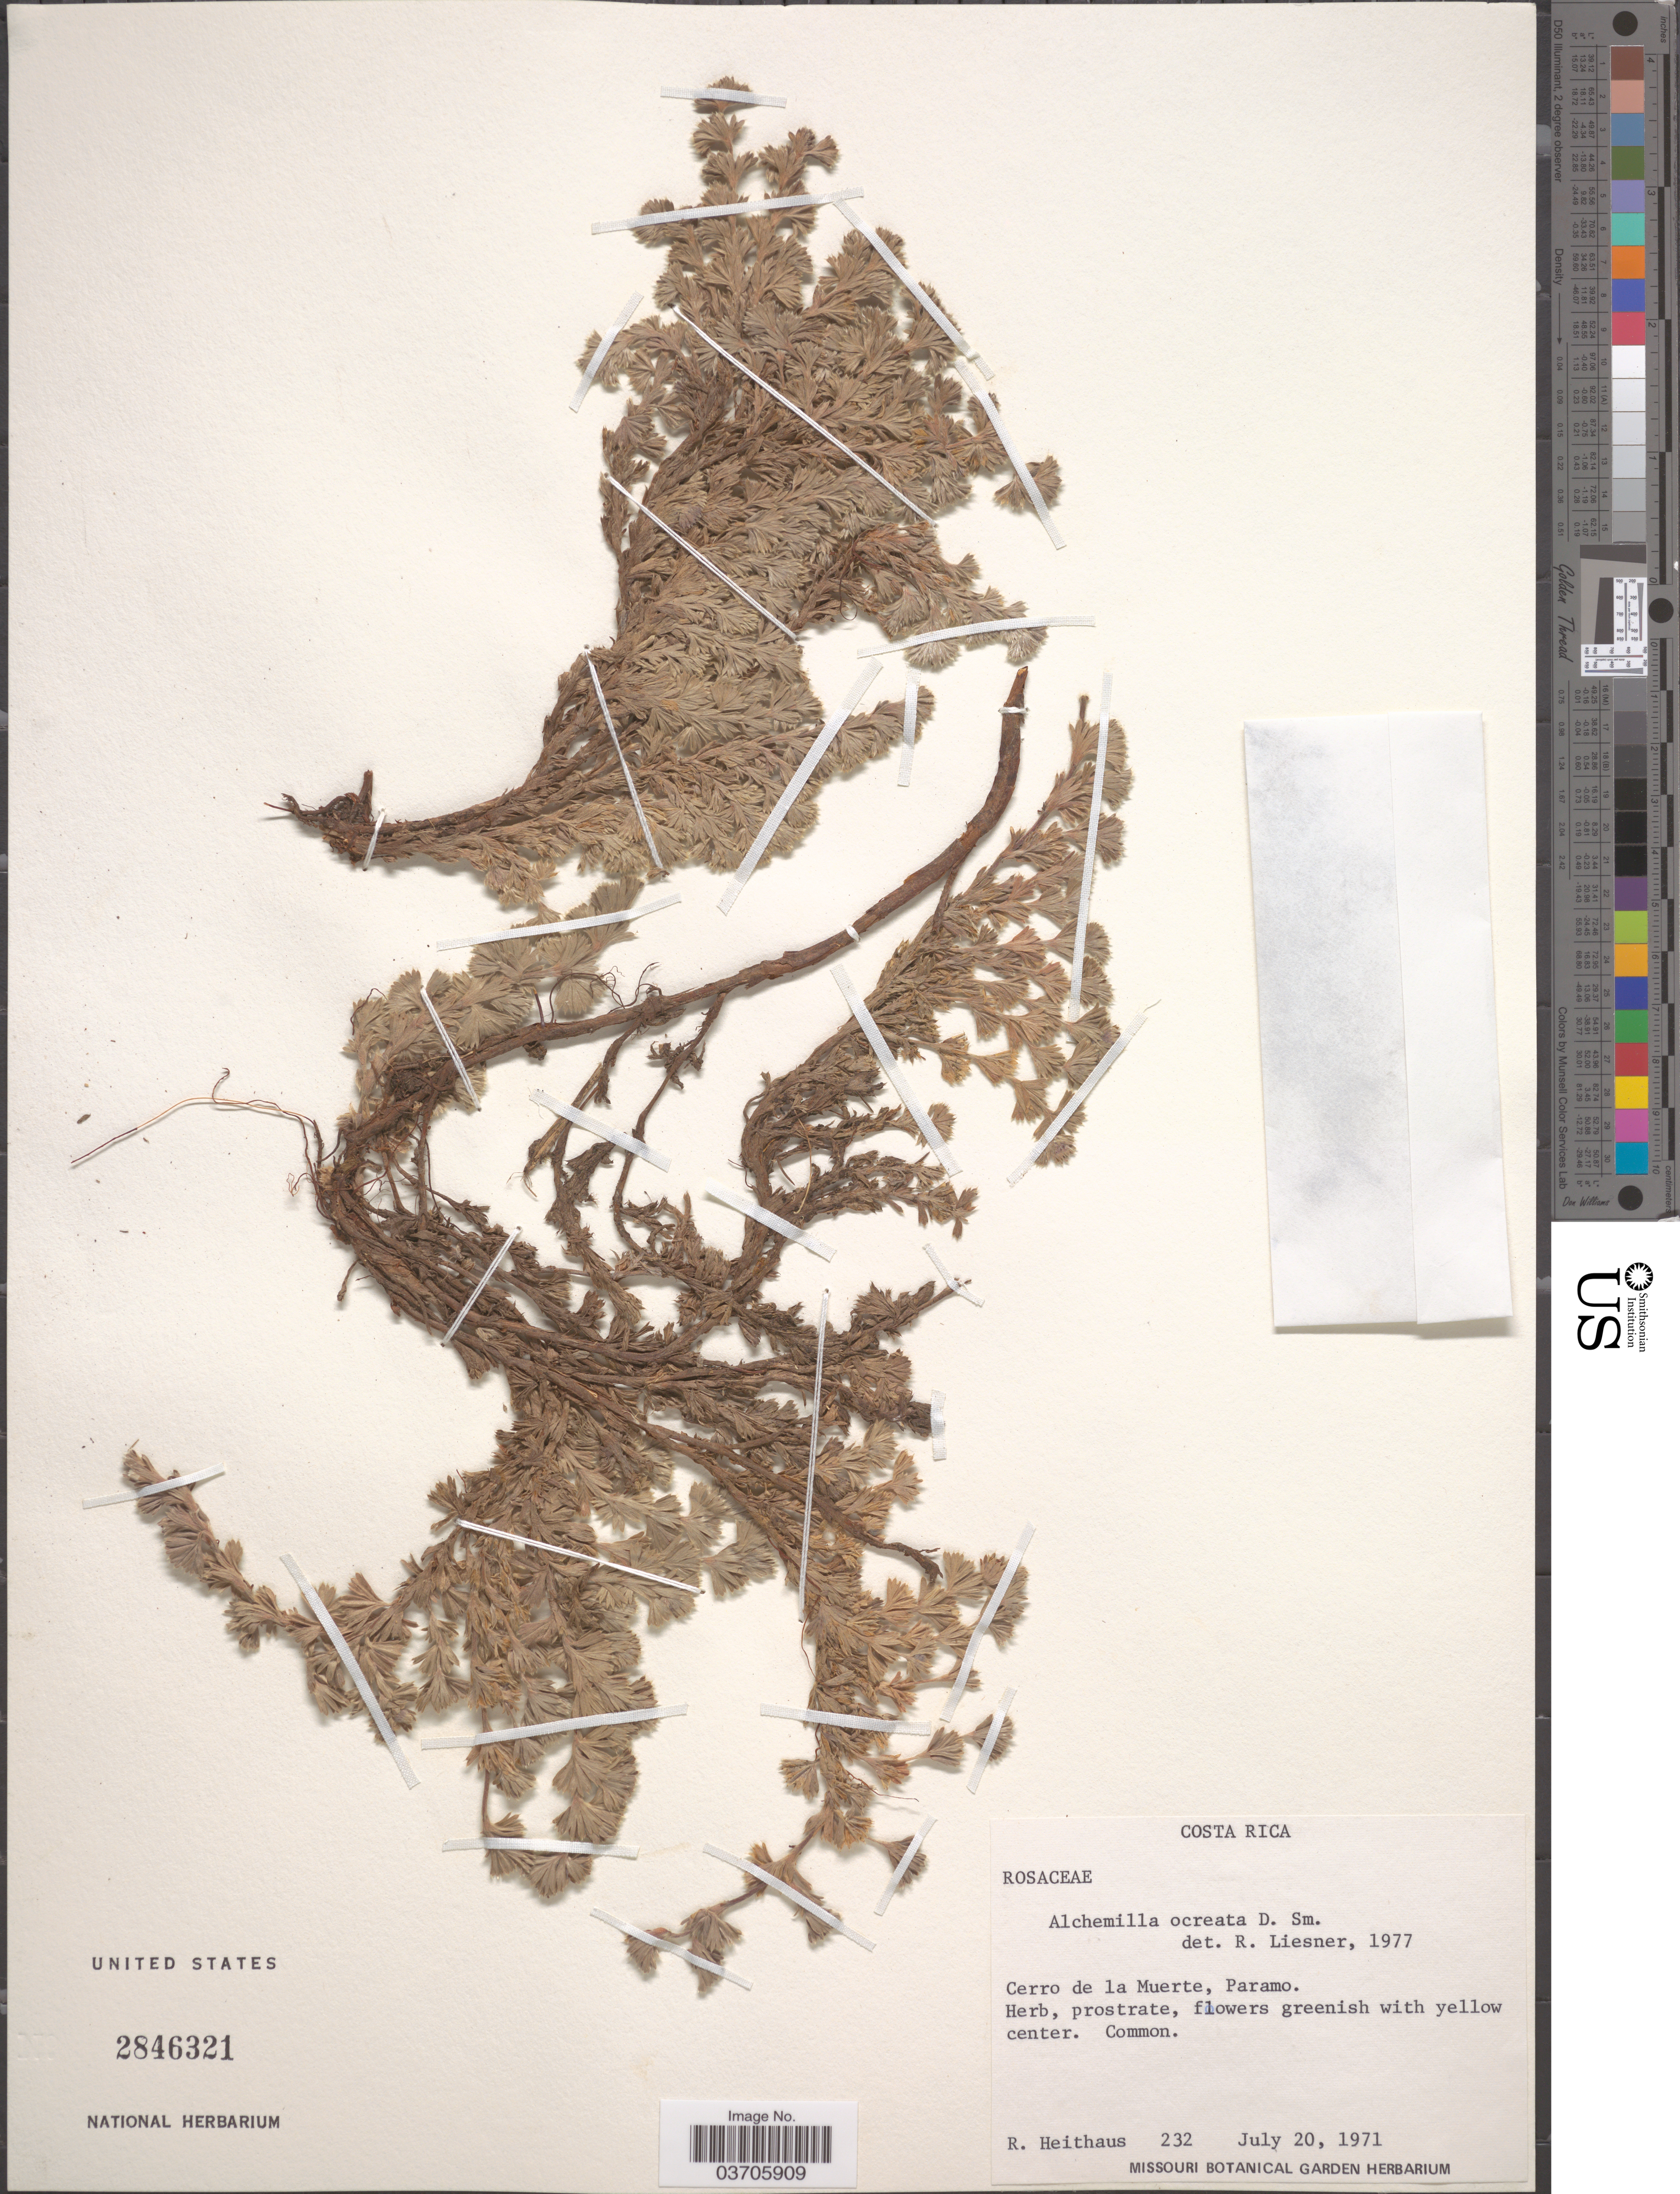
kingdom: Plantae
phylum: Tracheophyta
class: Magnoliopsida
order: Rosales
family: Rosaceae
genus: Lachemilla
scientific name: Lachemilla verticillata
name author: (Fielding & Gardner) Rothm.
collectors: R. Heithaus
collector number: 232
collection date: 1971-07-20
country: Costa Rica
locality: Cerro de la Muerte, Paramo.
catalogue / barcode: US 2846321